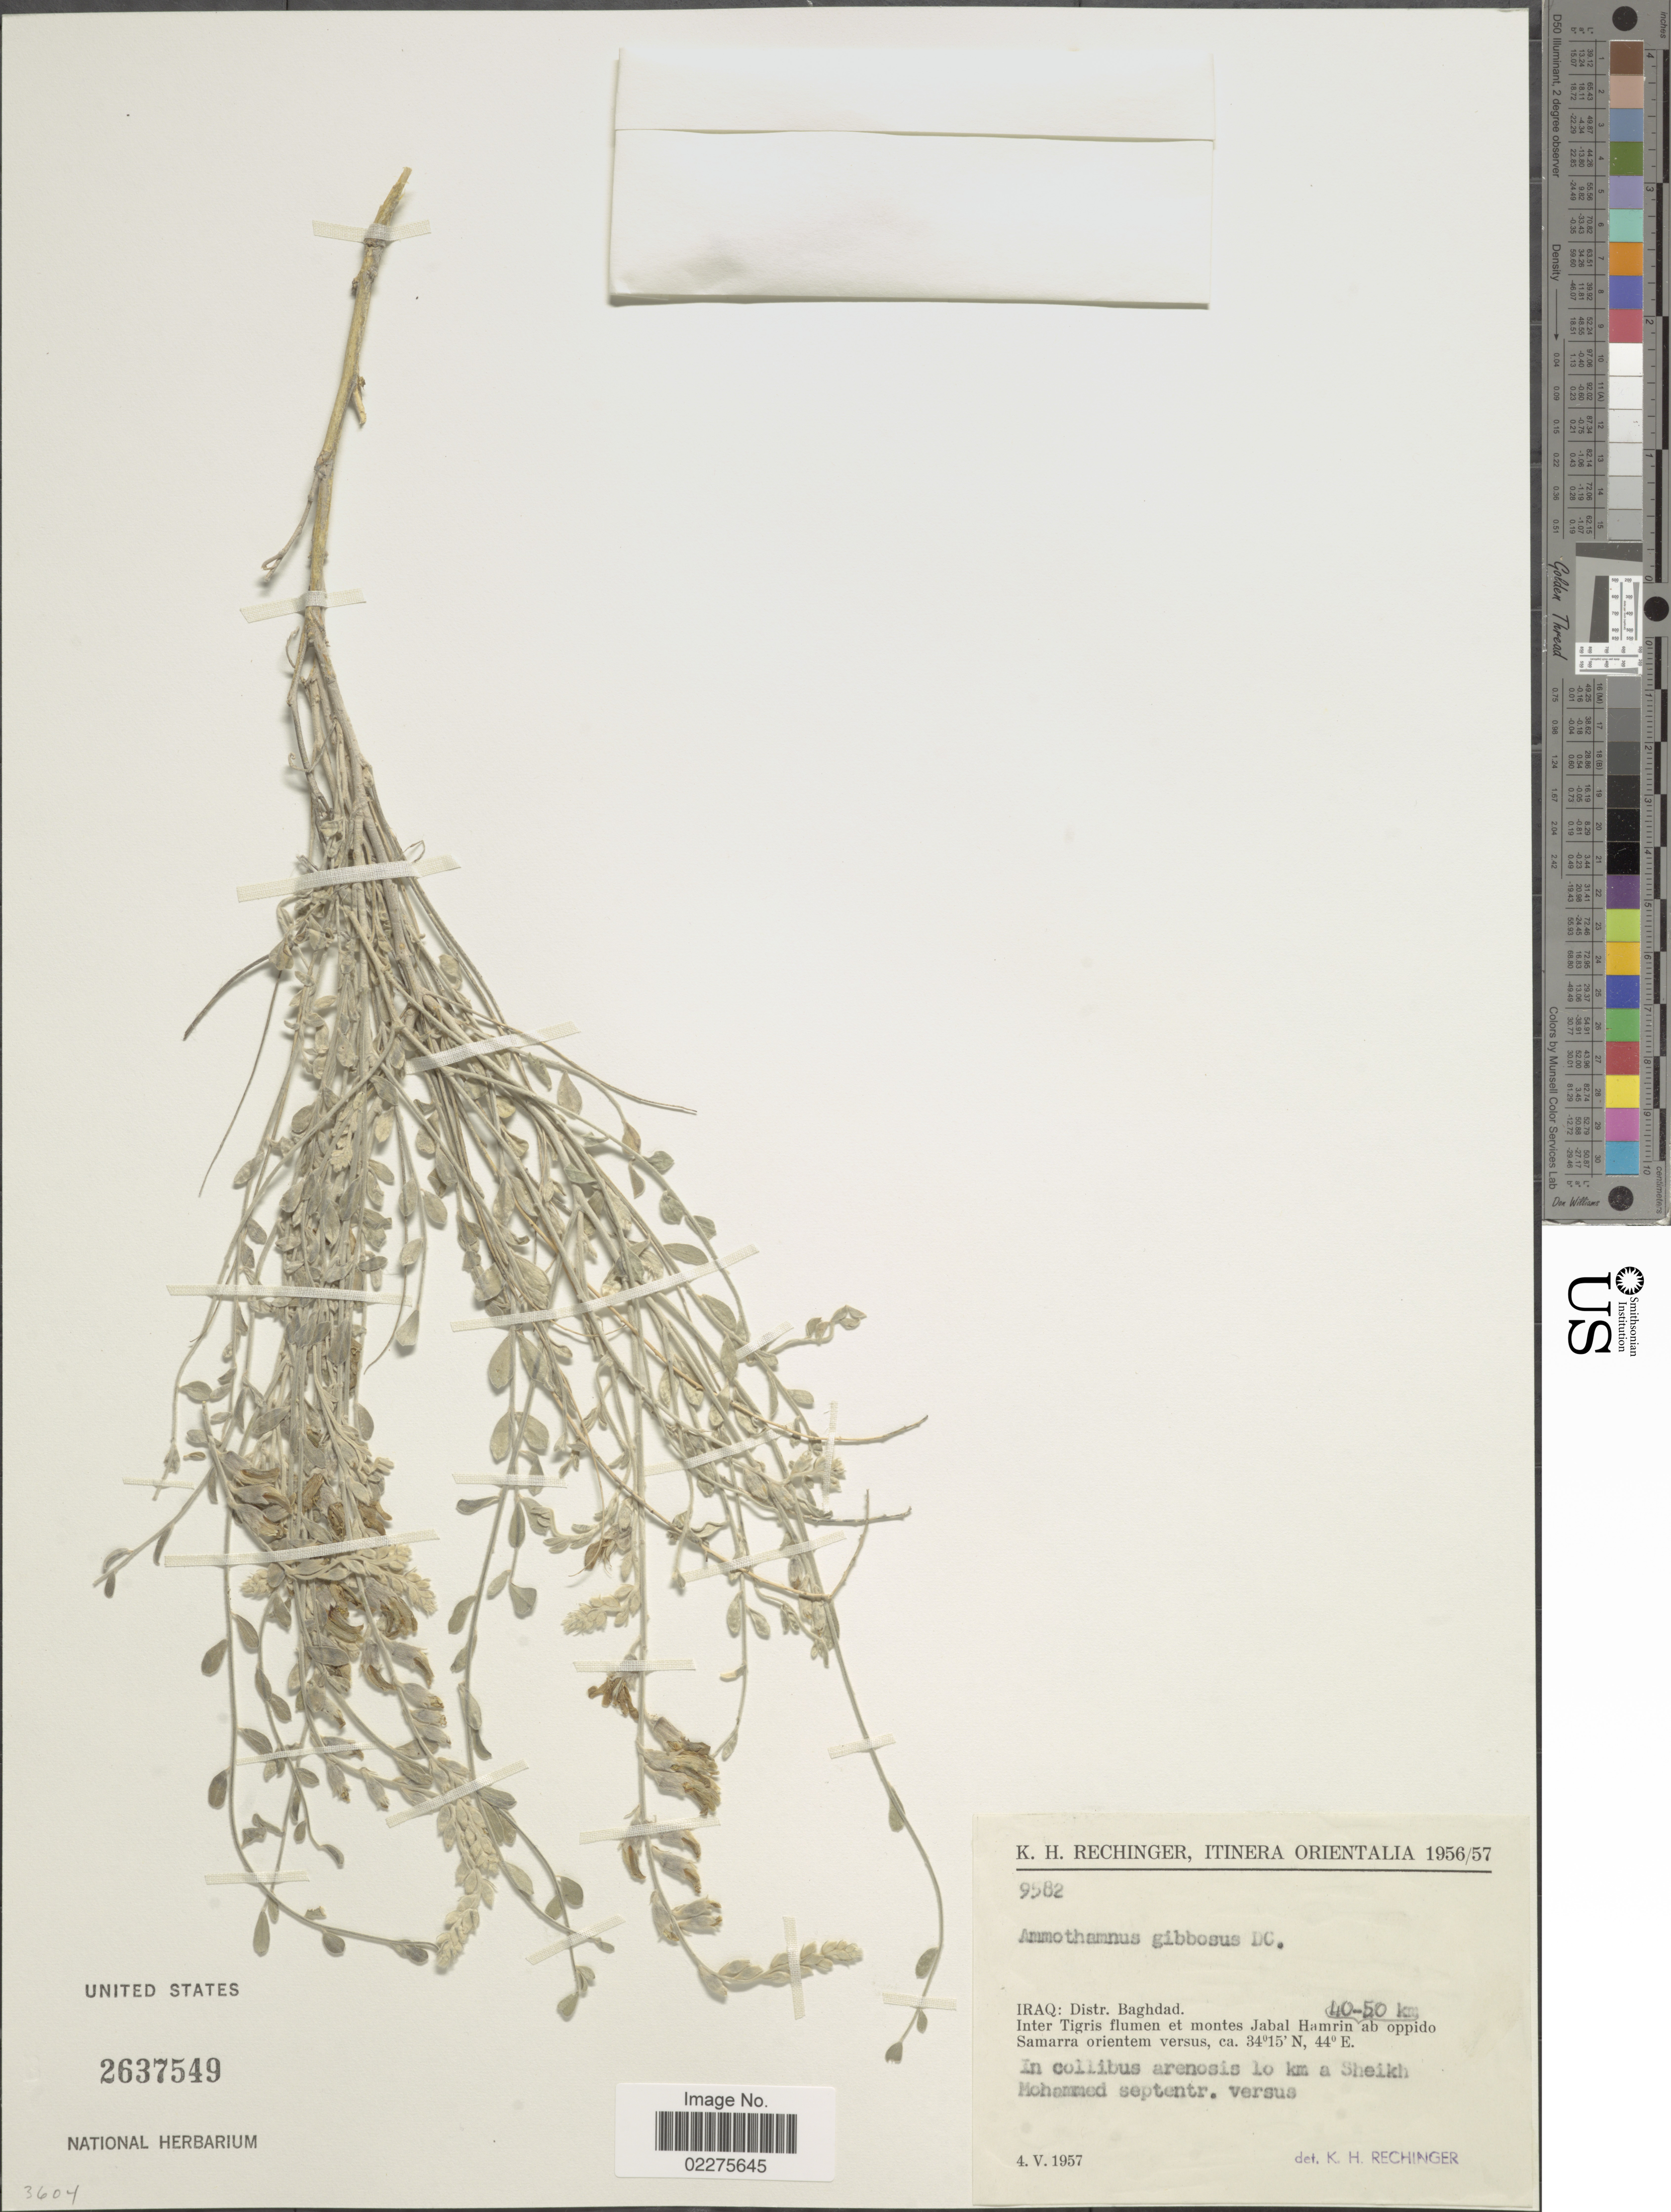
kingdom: Plantae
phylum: Tracheophyta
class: Magnoliopsida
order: Fabales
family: Fabaceae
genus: Ammothamnus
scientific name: Ammothamnus gibbosus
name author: (DC.) Boiss.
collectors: K. H. Rechinger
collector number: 9582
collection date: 1957-05-04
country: Iraq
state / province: Baghdad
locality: Inter Tigris flumen et montes Jabal Hamrin 40-50 km ab oppido Samarra orientem versus. In collibus arenosis 10 km a Sheikh Mohammed septentr. versus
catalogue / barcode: US 2637549